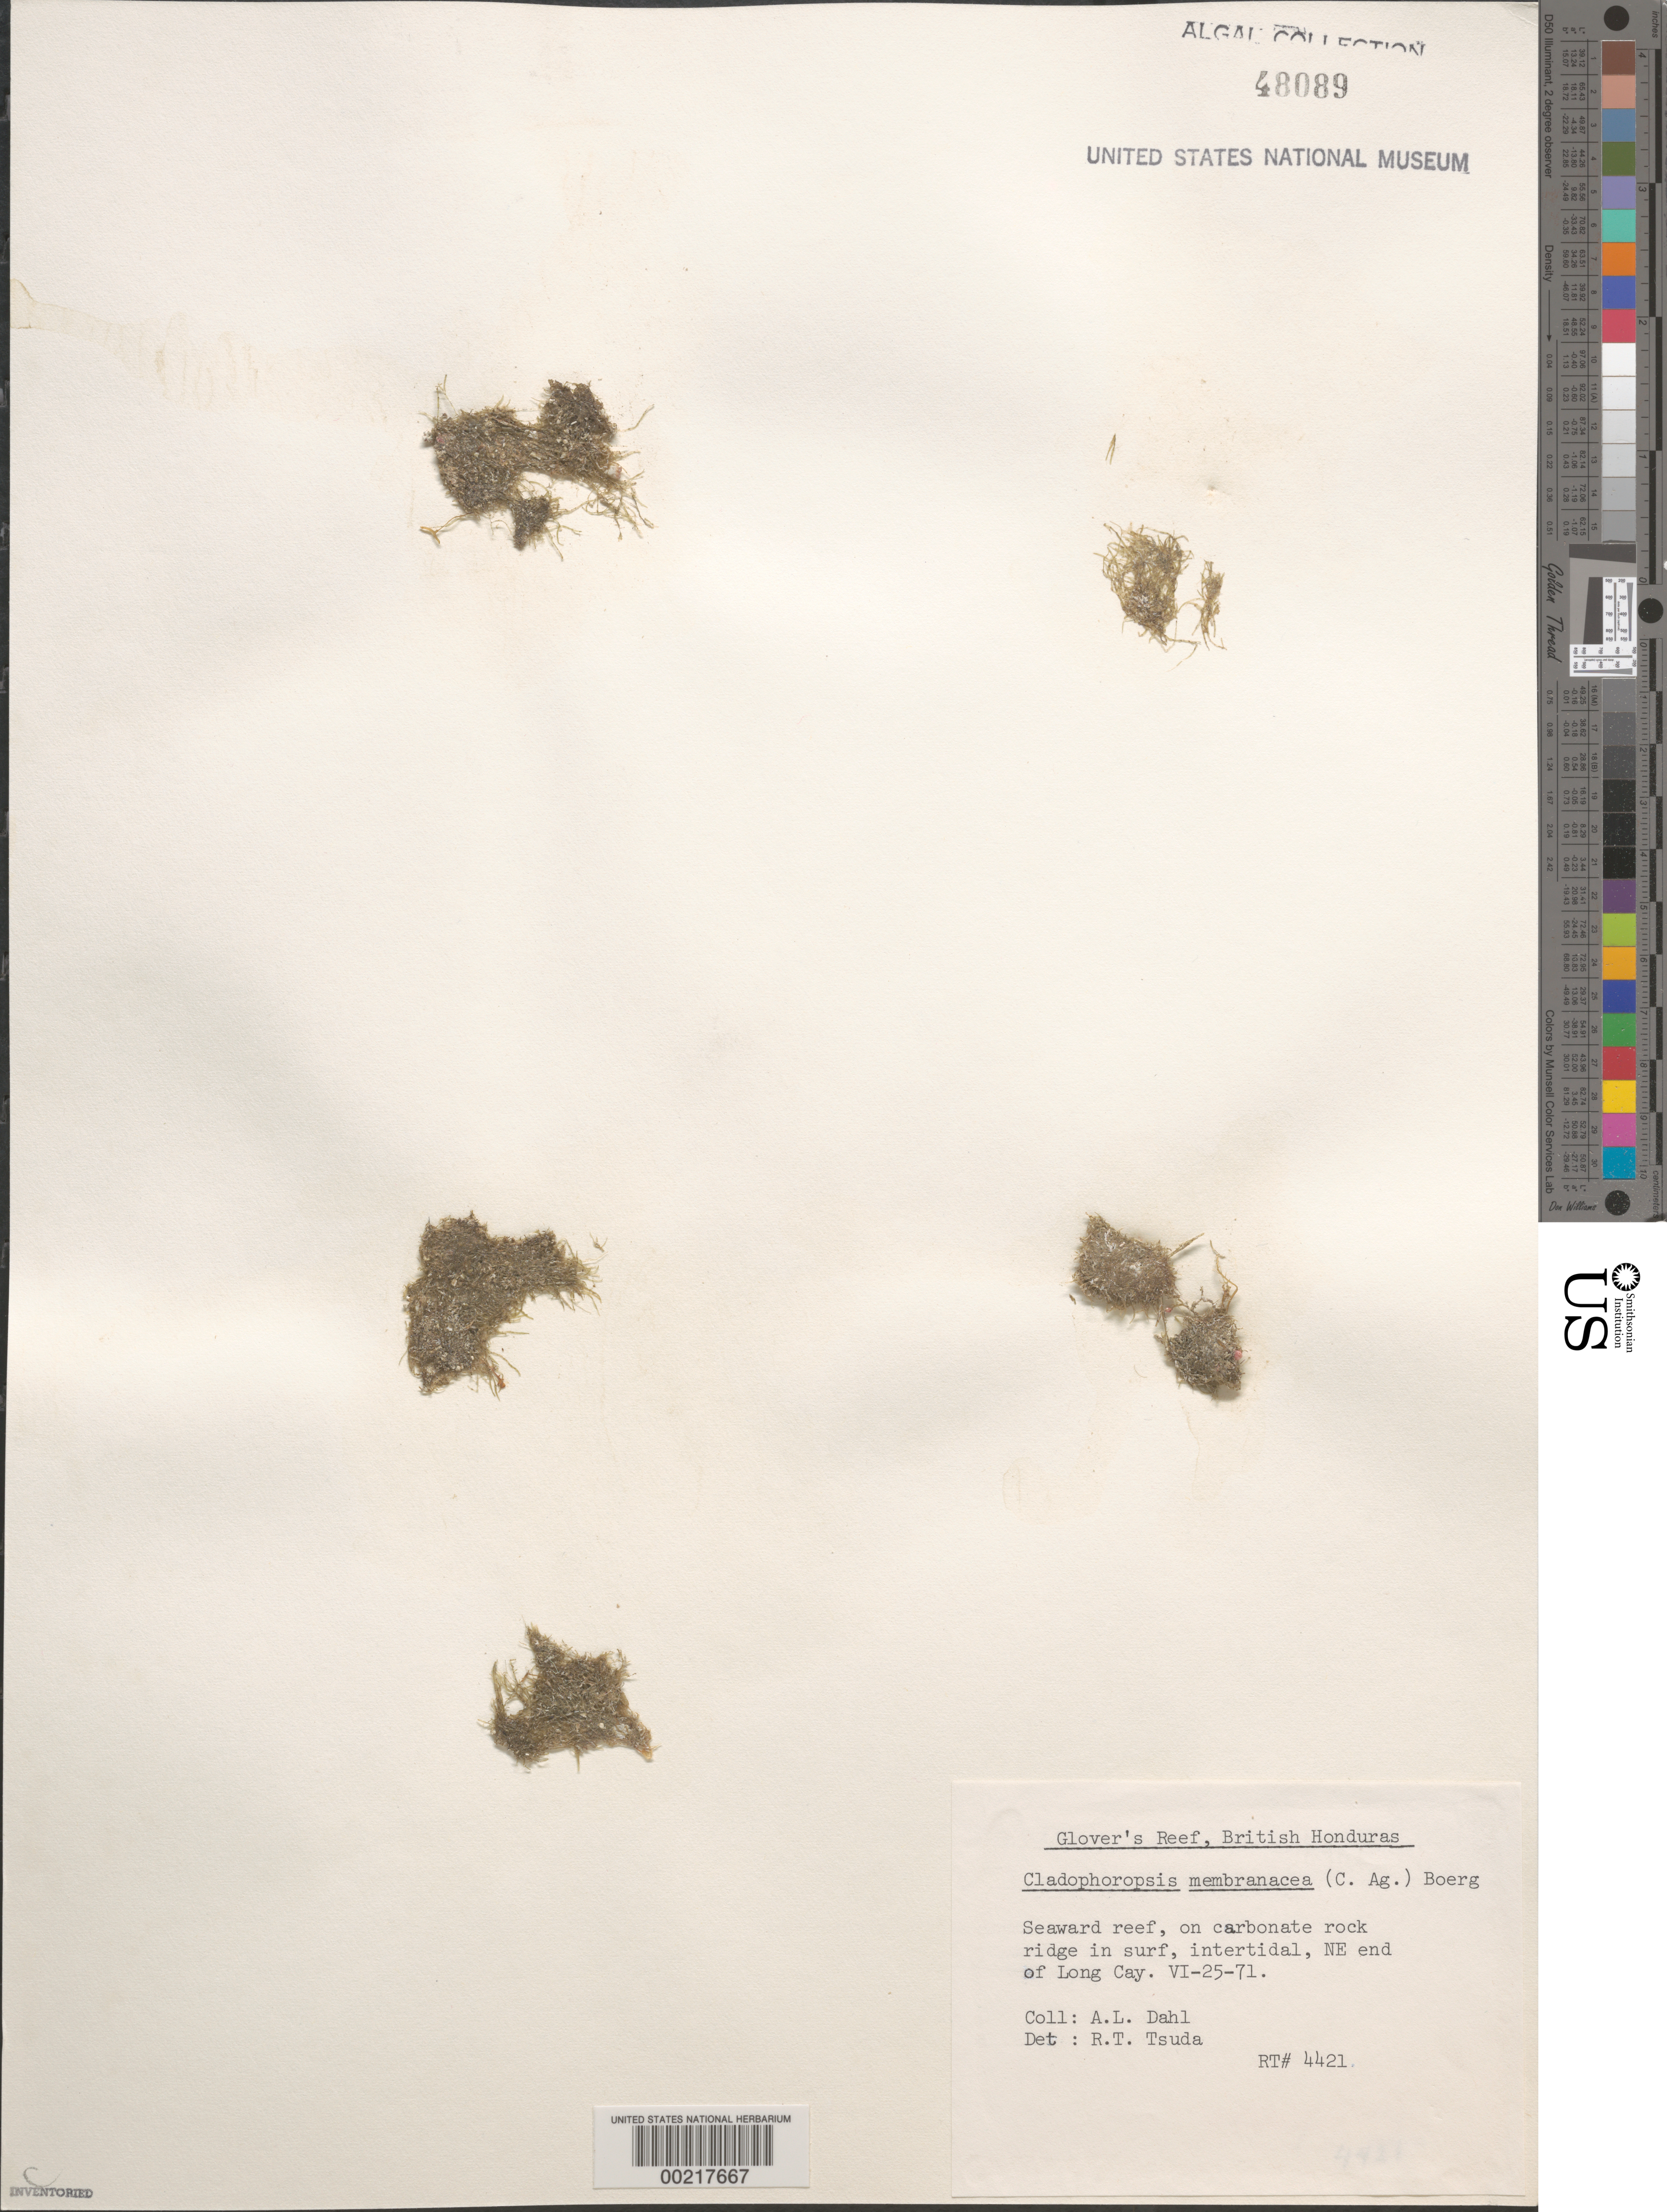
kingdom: Plantae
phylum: Chlorophyta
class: Ulvophyceae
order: Siphonocladales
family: Boodleaceae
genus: Cladophoropsis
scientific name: Cladophoropsis membranacea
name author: (Hofman-Bang) Børgesen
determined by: Tsuda, R. T.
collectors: A. Dahl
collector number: Rt 4421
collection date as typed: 25 Jun 1971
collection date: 1971-06-25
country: Belize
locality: Long Cay, Glover's Reef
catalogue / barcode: US 48089